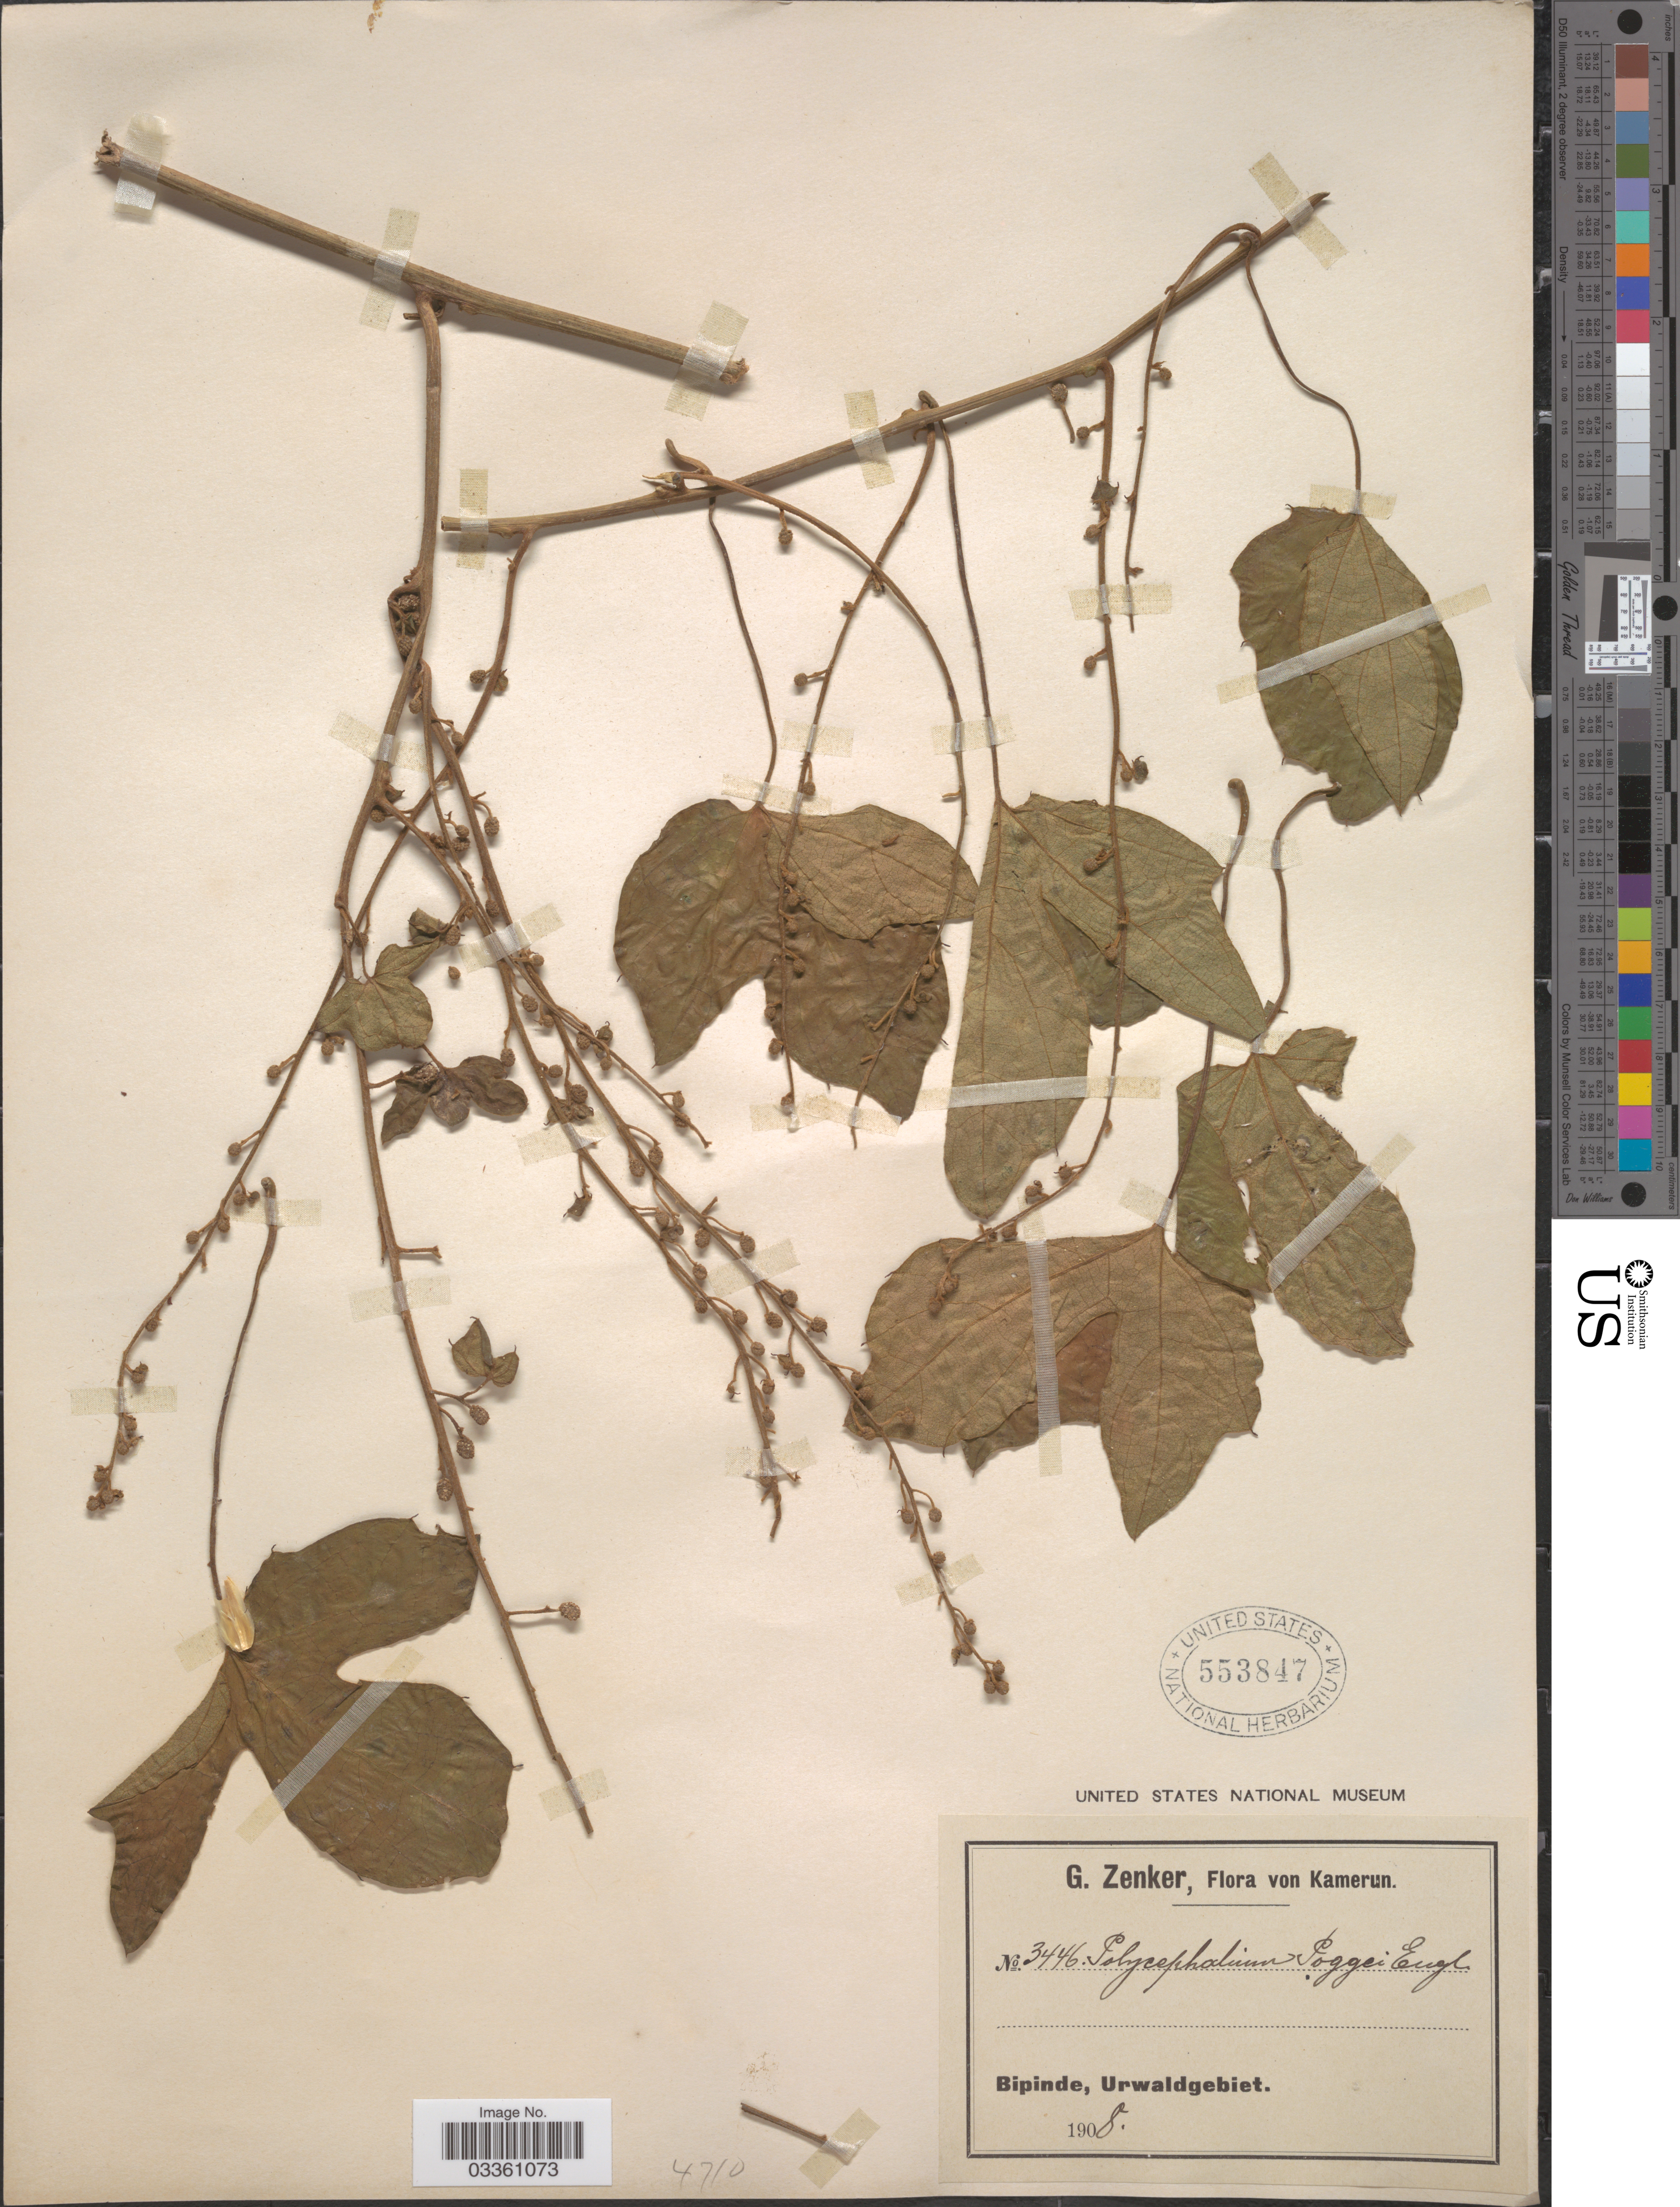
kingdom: Plantae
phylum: Tracheophyta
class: Magnoliopsida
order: Icacinales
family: Icacinaceae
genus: Pyrenacantha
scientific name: Pyrenacantha lobata (Pierre) Byng & Utteridge nom. inval.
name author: (Pierre) Byng & Utteridge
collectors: G. A. Zenker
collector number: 3446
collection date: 1908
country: Cameroon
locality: Kamerun. Bipinde, Urwaldgebiet.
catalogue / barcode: US 553847